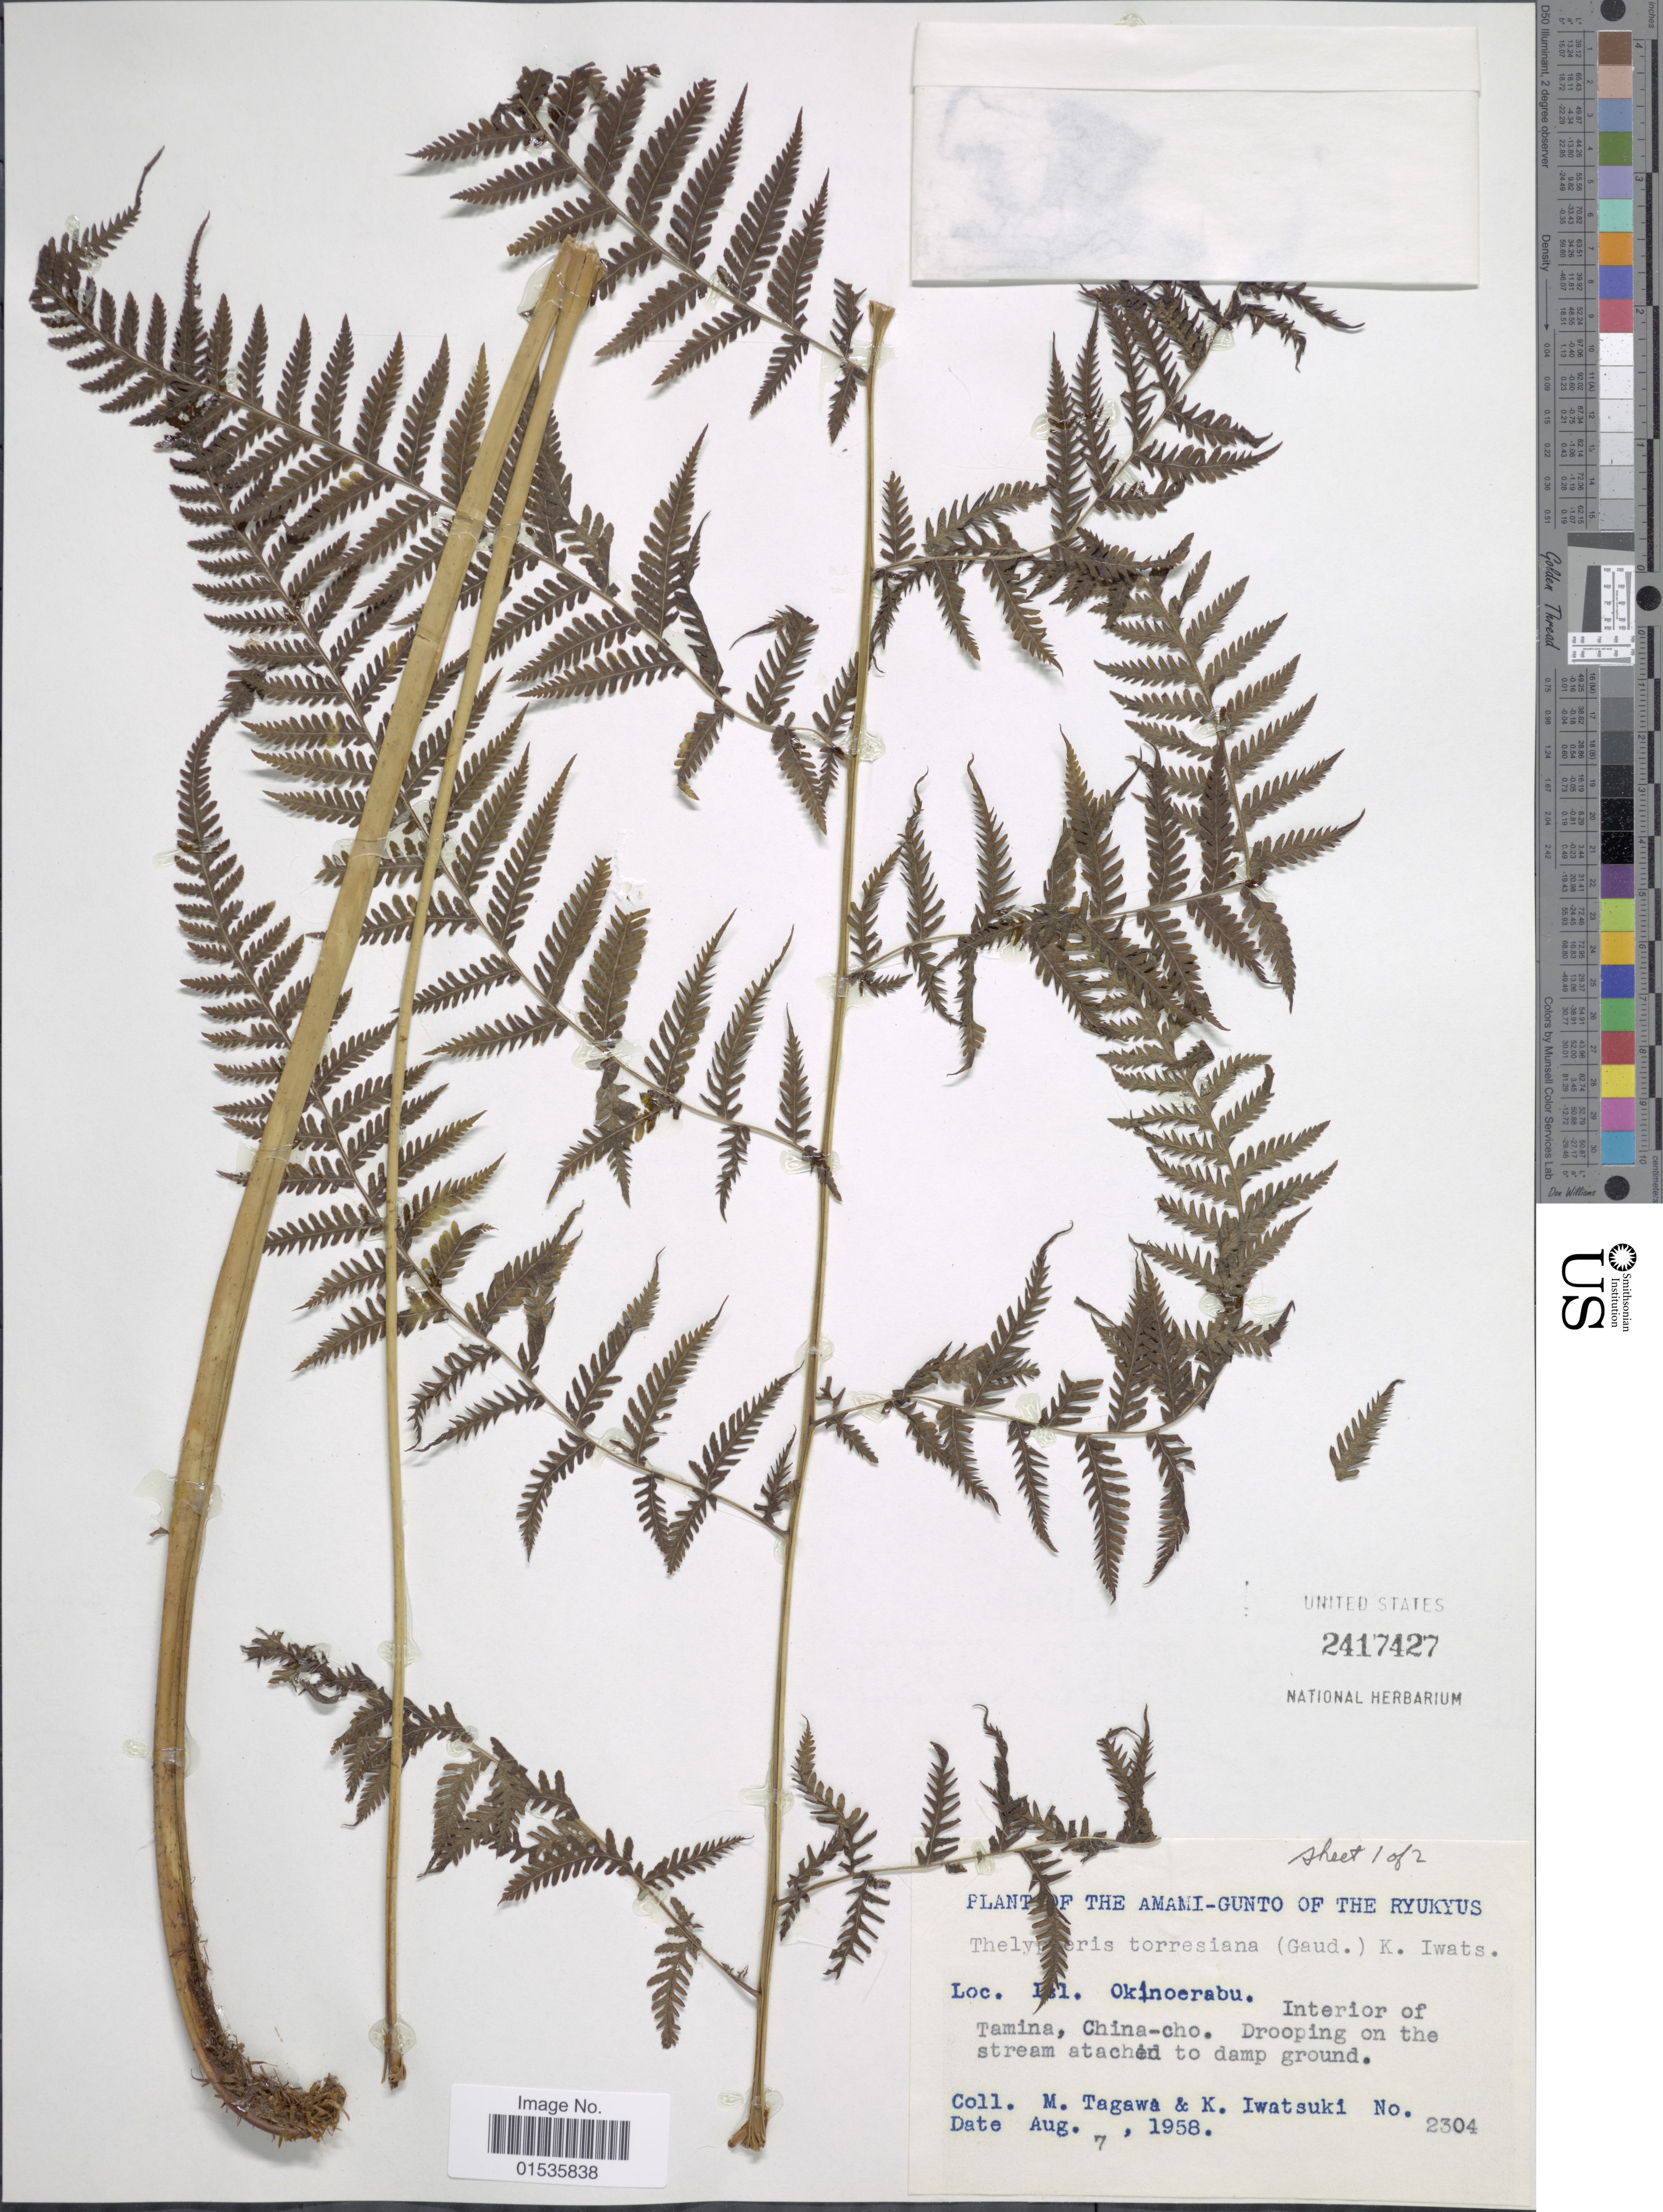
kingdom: Plantae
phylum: Tracheophyta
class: Polypodiopsida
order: Polypodiales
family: Thelypteridaceae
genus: Macrothelypteris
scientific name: Macrothelypteris torresiana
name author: (Gaudich.) Ching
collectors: M. Tagawa & K. Iwatsuki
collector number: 2304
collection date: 1958-08-07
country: Japan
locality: Amami-Gunto of the Ryukyus, Isl. Okinoerabu, Interior of Tamina, China-cho.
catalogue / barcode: US 2417427